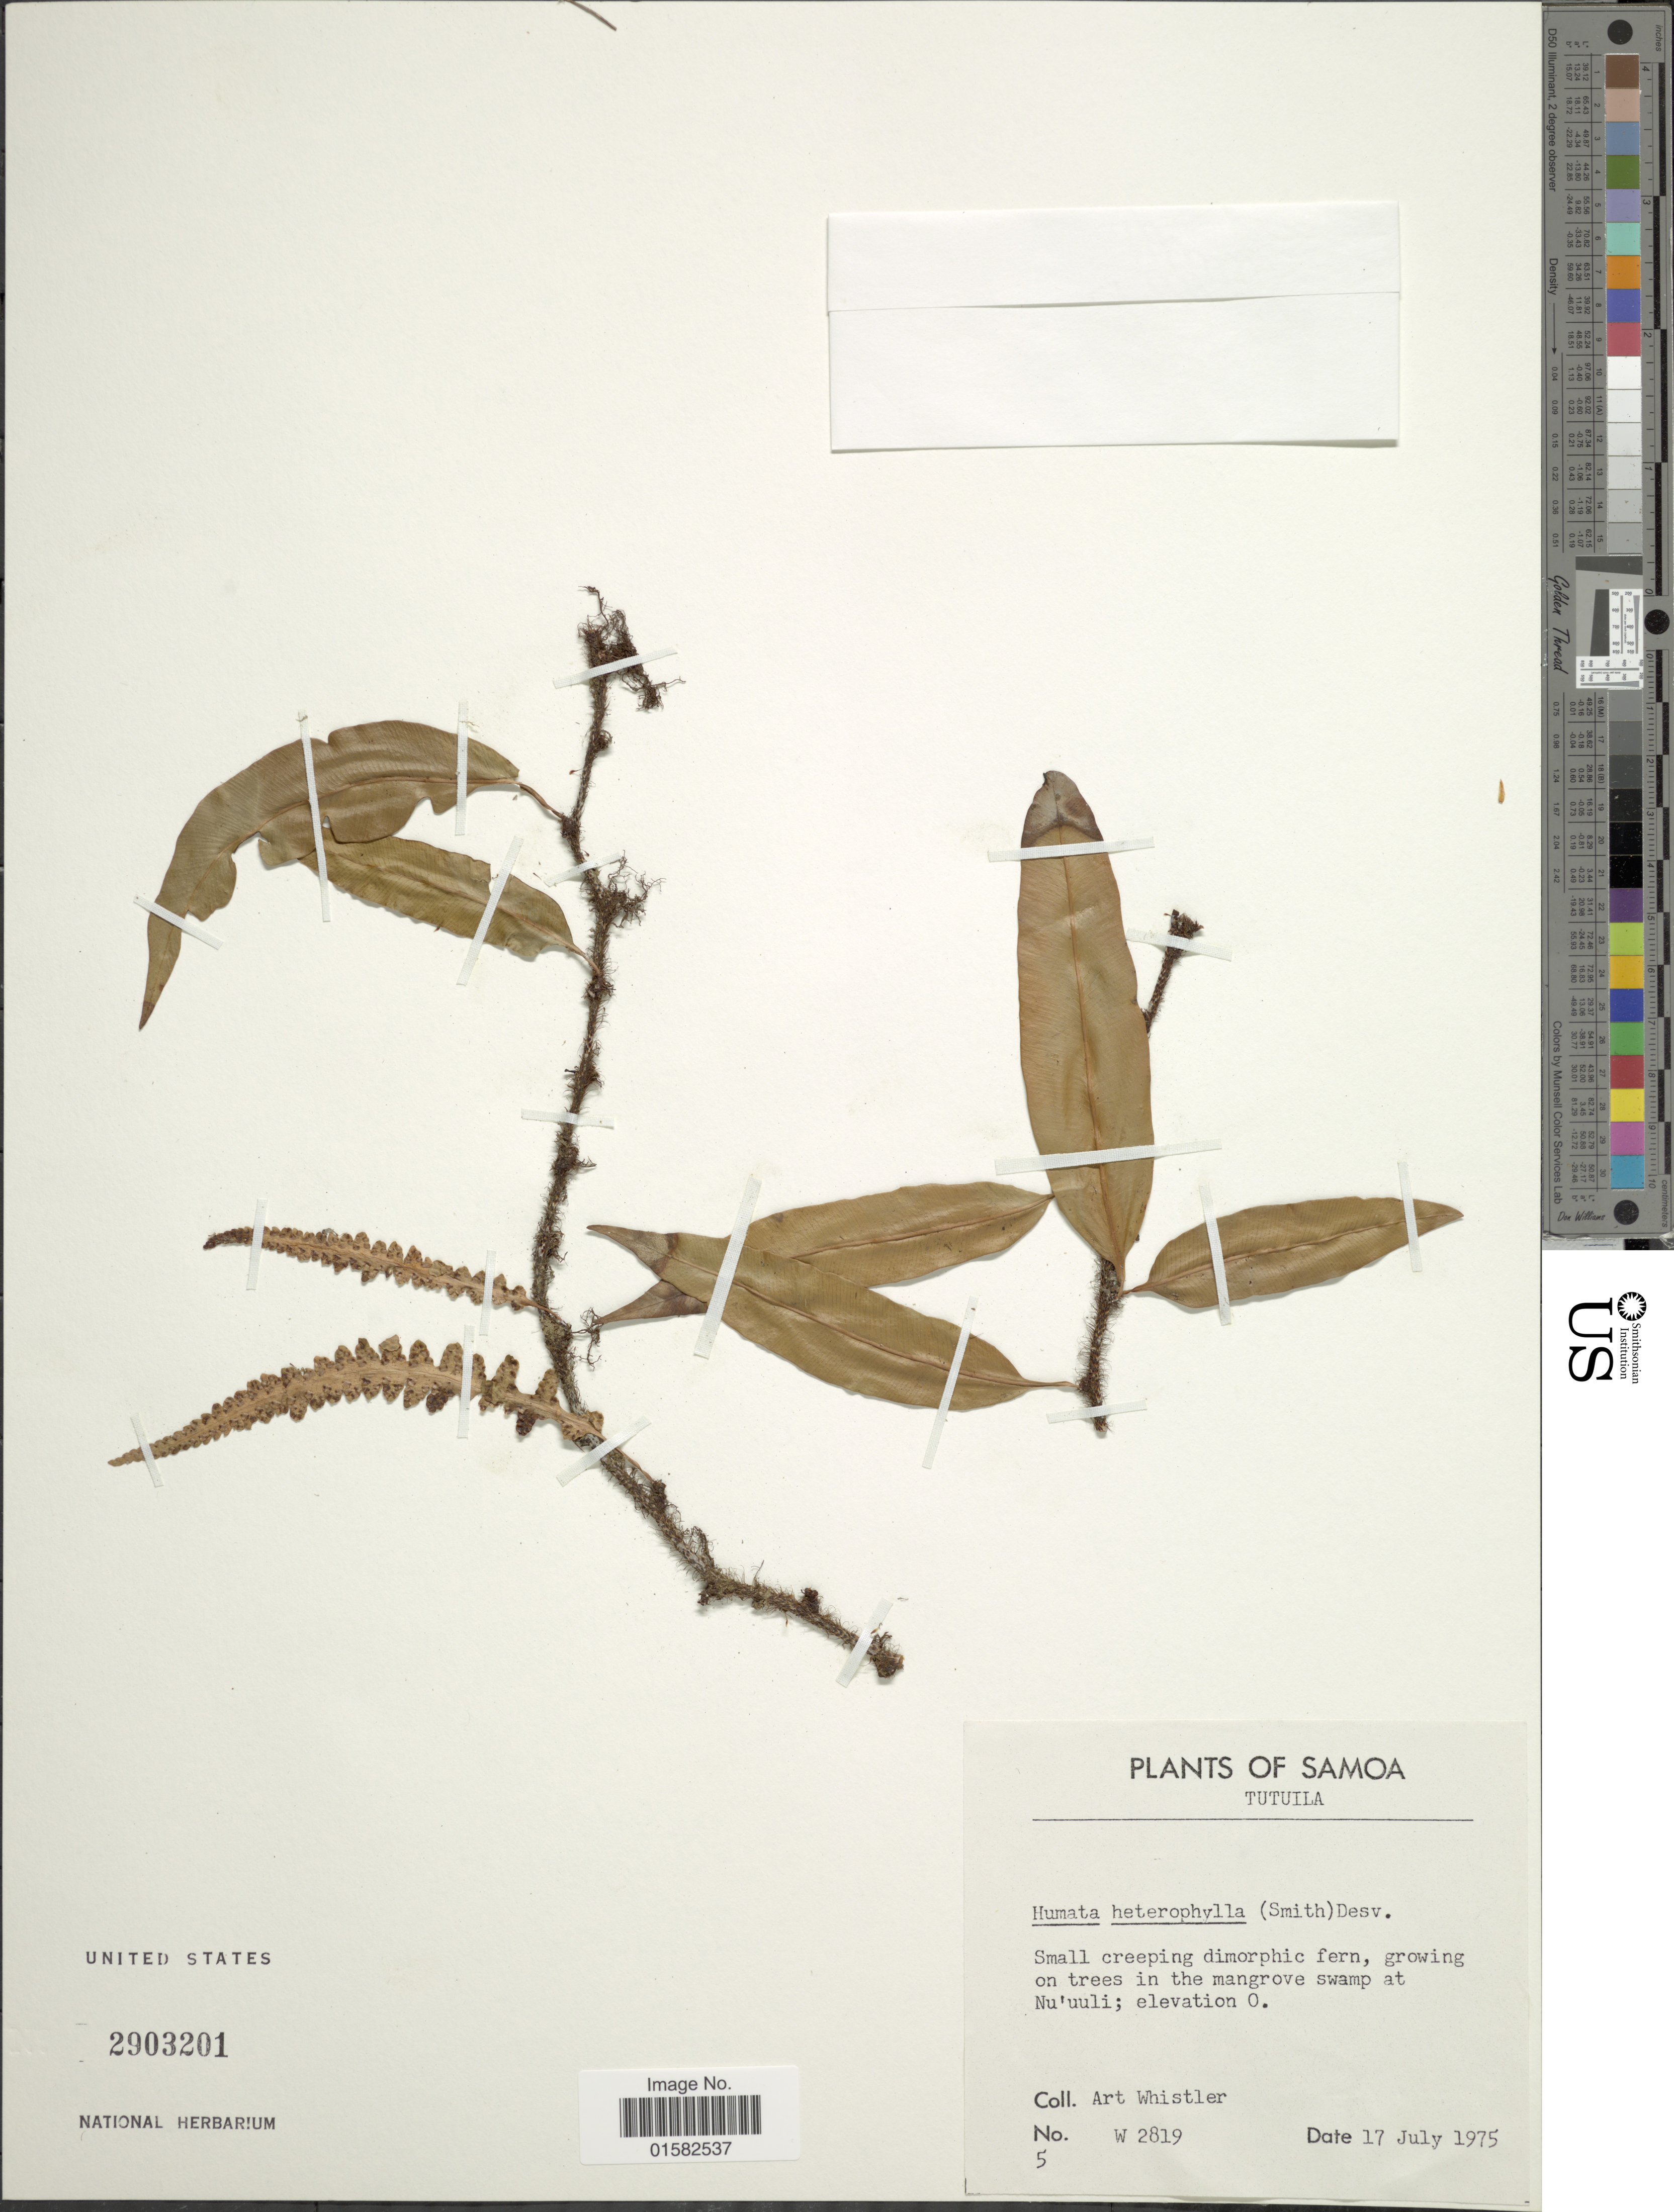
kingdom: Plantae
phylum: Tracheophyta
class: Polypodiopsida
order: Polypodiales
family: Davalliaceae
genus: Humata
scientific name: Humata heterophylla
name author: (Sm.) Desv.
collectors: A. Whistler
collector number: W 2819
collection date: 1975-07-17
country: American Samoa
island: Tutuila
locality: Tutuila, growing on trees in the magrove swamp at Nu'uuli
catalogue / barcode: US 2903201